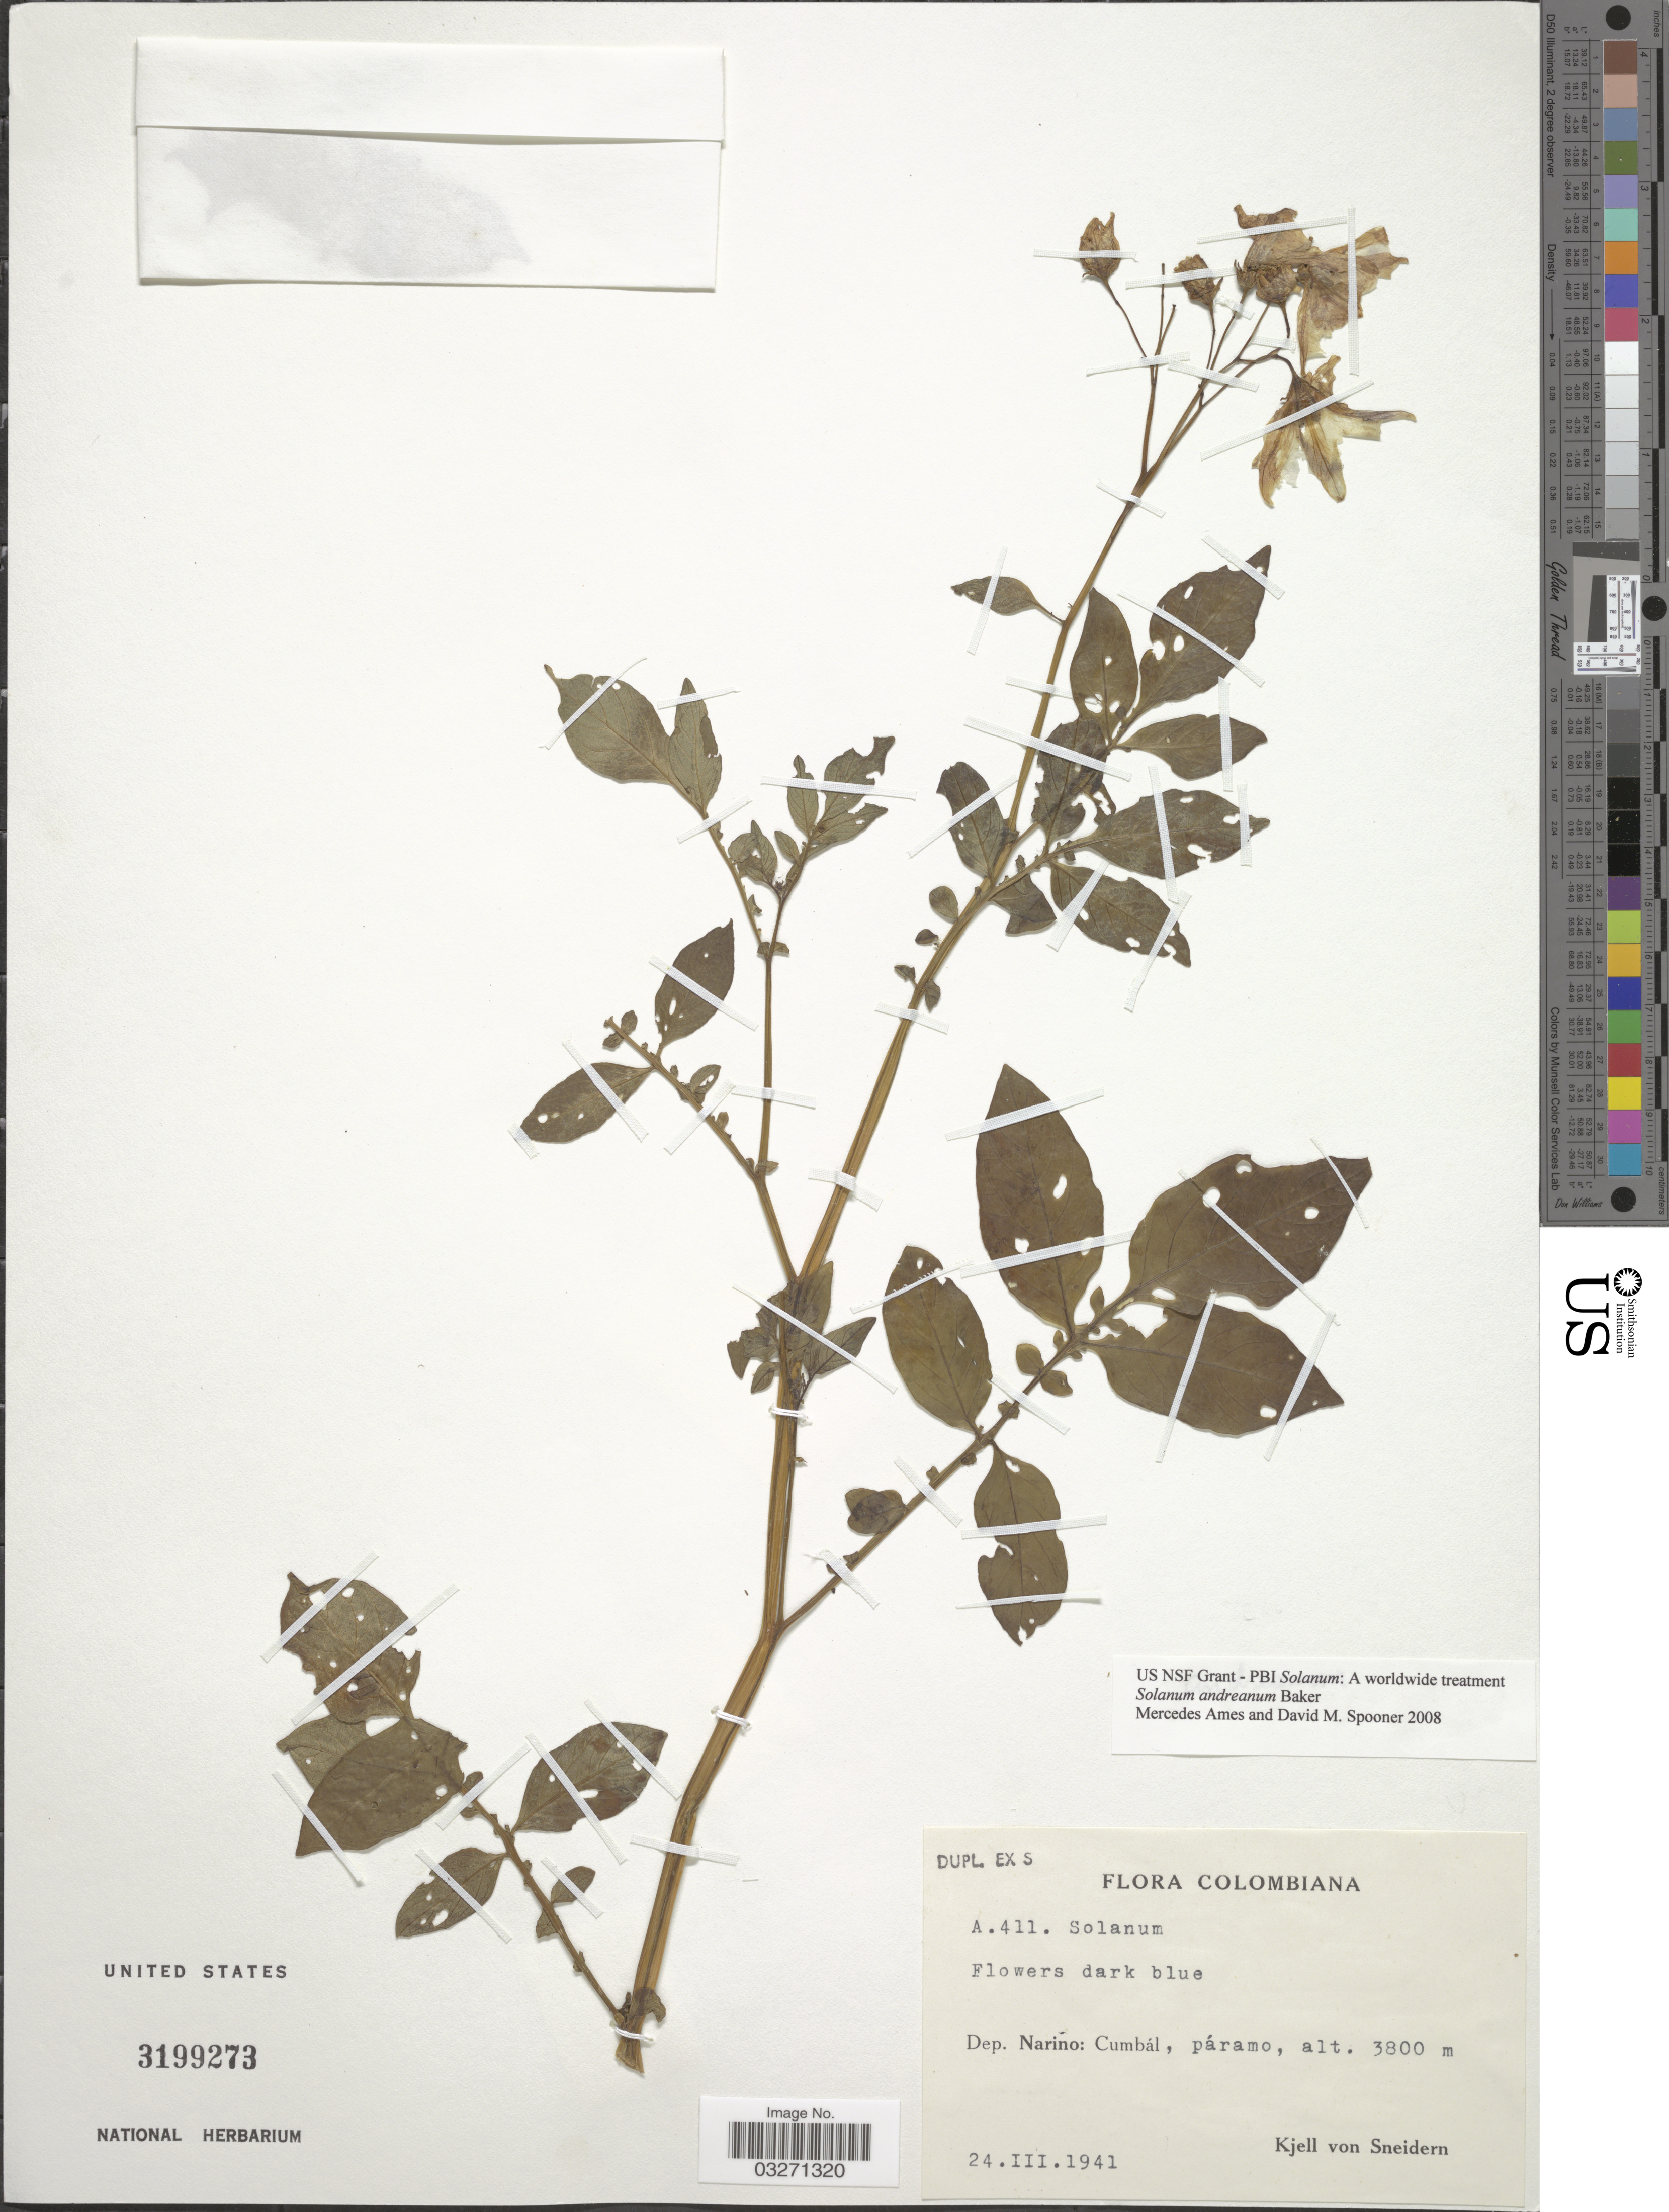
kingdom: Plantae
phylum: Tracheophyta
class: Magnoliopsida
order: Solanales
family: Solanaceae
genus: Solanum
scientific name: Solanum andreanum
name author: Baker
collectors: K. von Sneidern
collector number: A.411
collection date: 1941-03-24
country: Colombia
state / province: Nariño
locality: Dep. Nariño: Cumbál, páramo.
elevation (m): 3800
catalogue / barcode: US 3199273